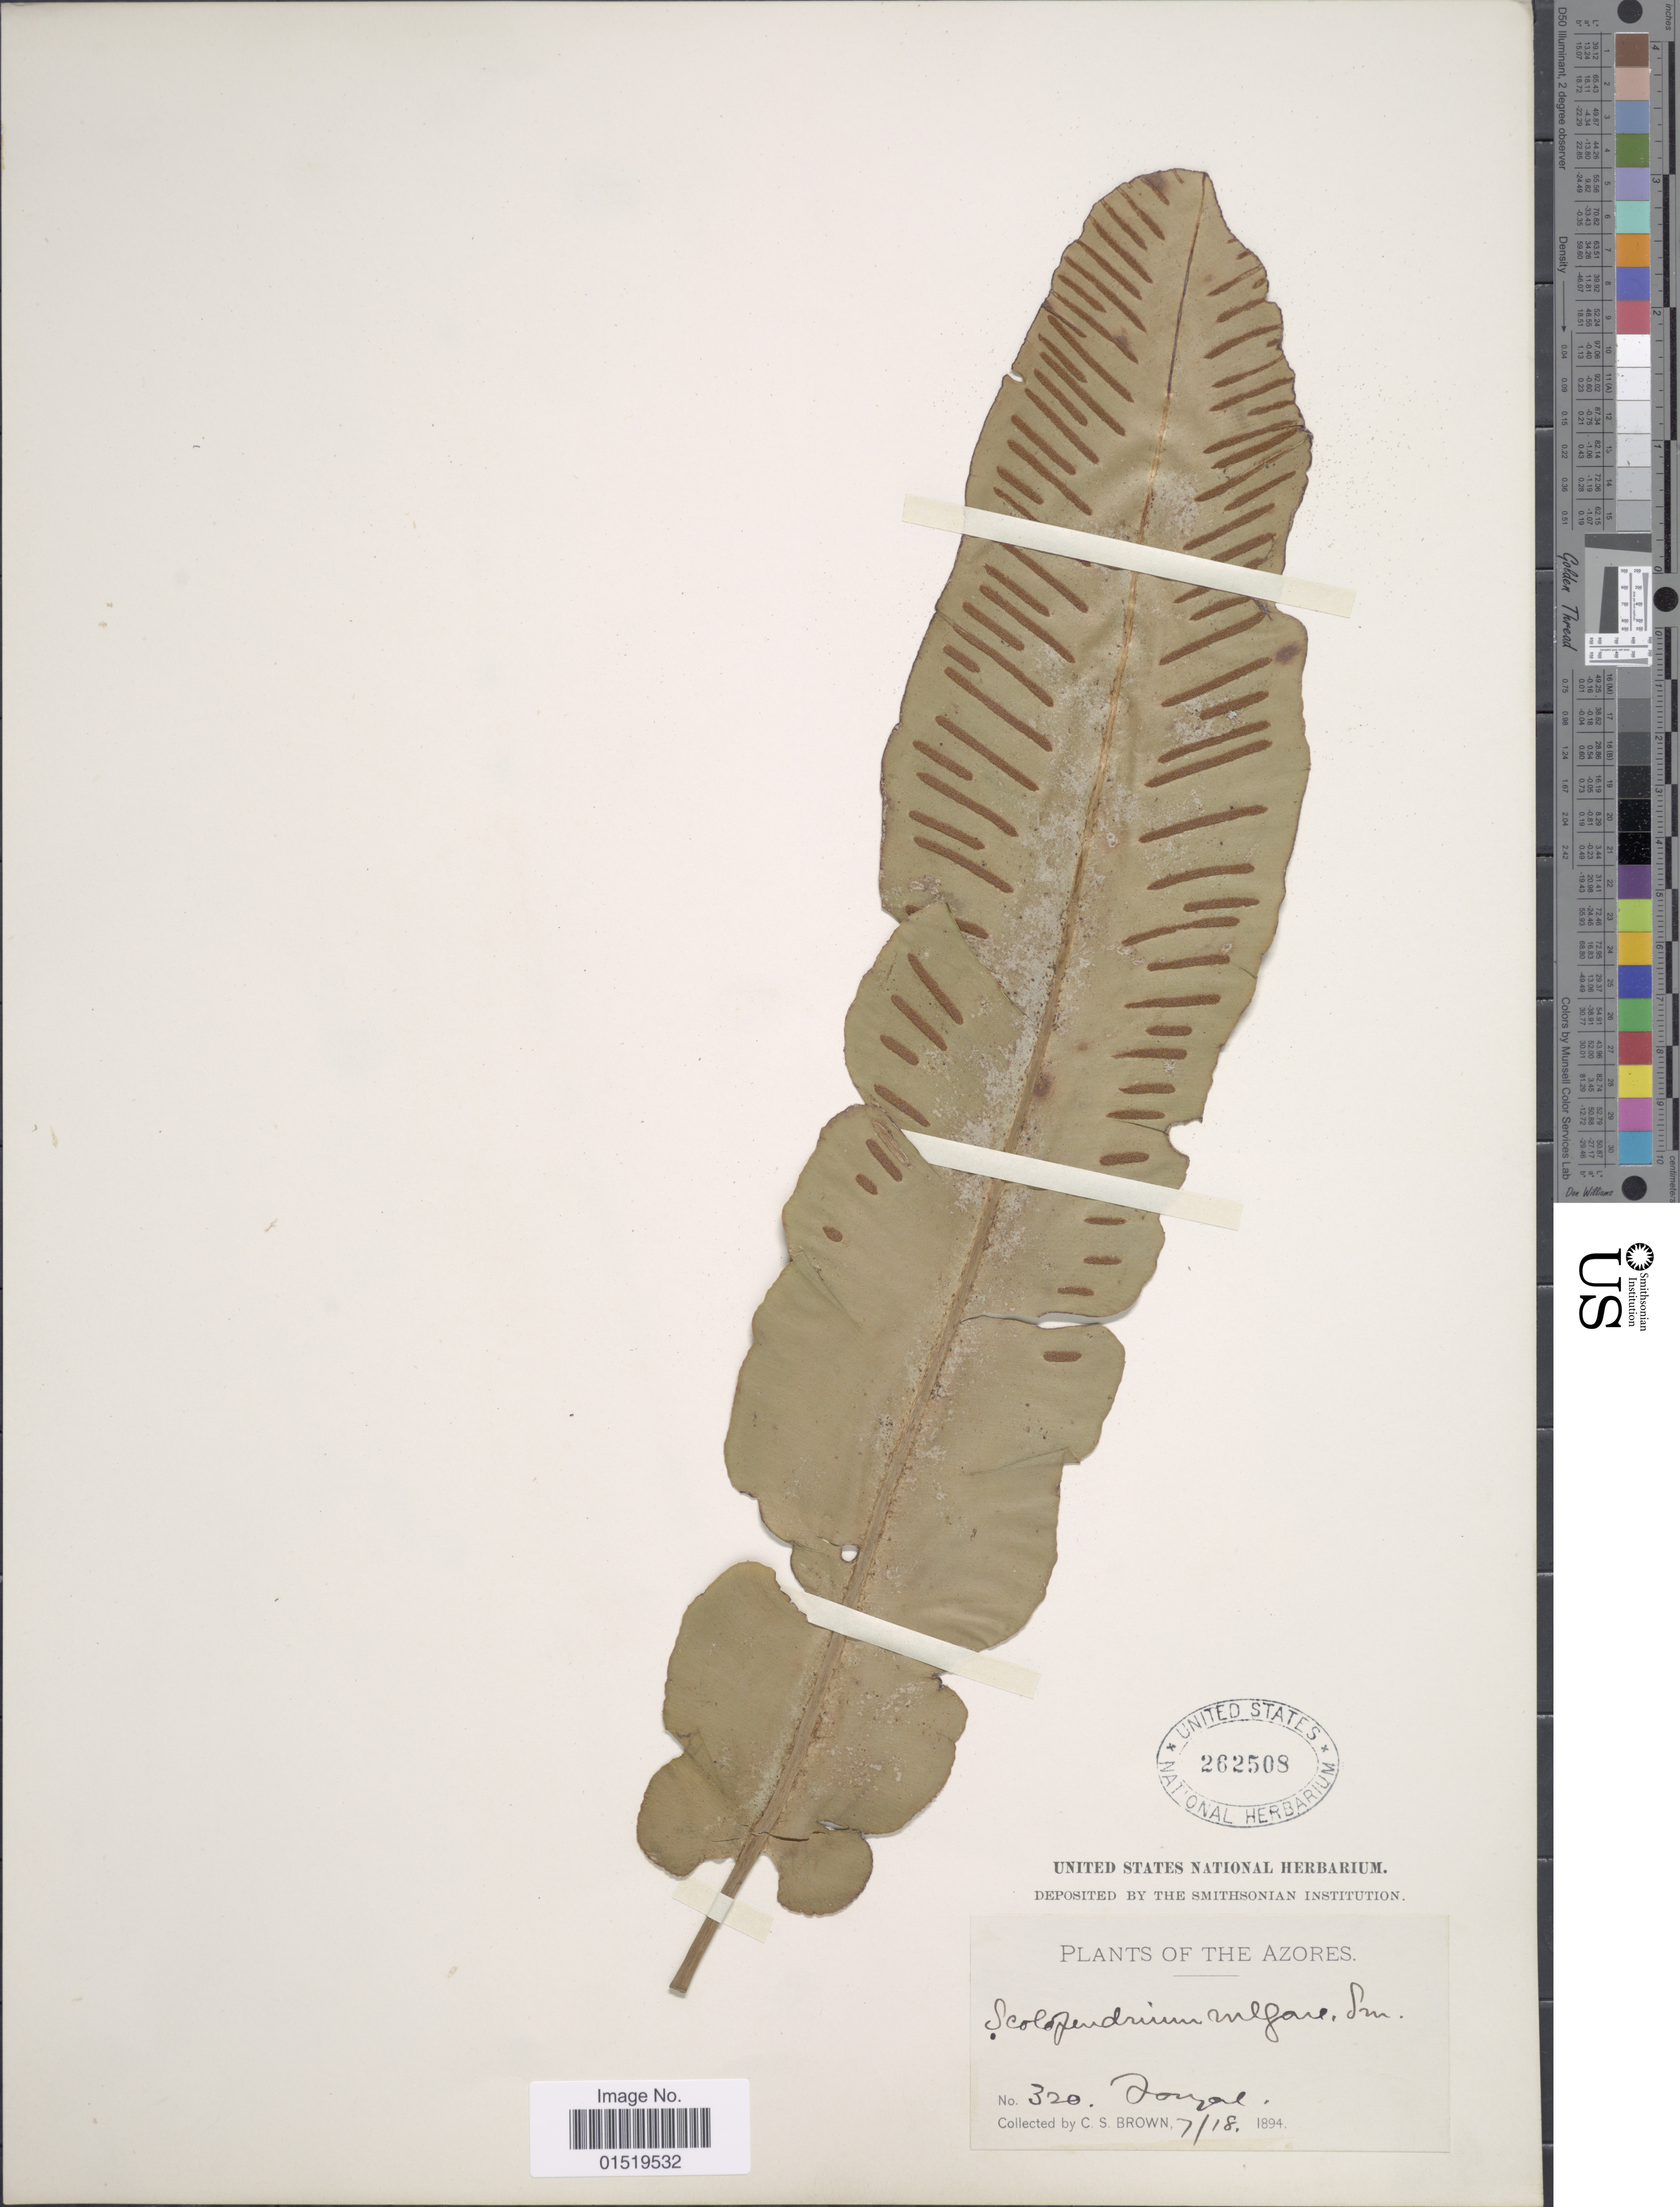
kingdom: Plantae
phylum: Tracheophyta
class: Polypodiopsida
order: Polypodiales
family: Aspleniaceae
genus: Asplenium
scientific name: Asplenium scolopendrium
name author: Sm.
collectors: C. Brown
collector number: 320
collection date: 1894-07-18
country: Portugal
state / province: Azores (Aut. Reg.)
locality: Tongal [interpreted]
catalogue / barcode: US 262508